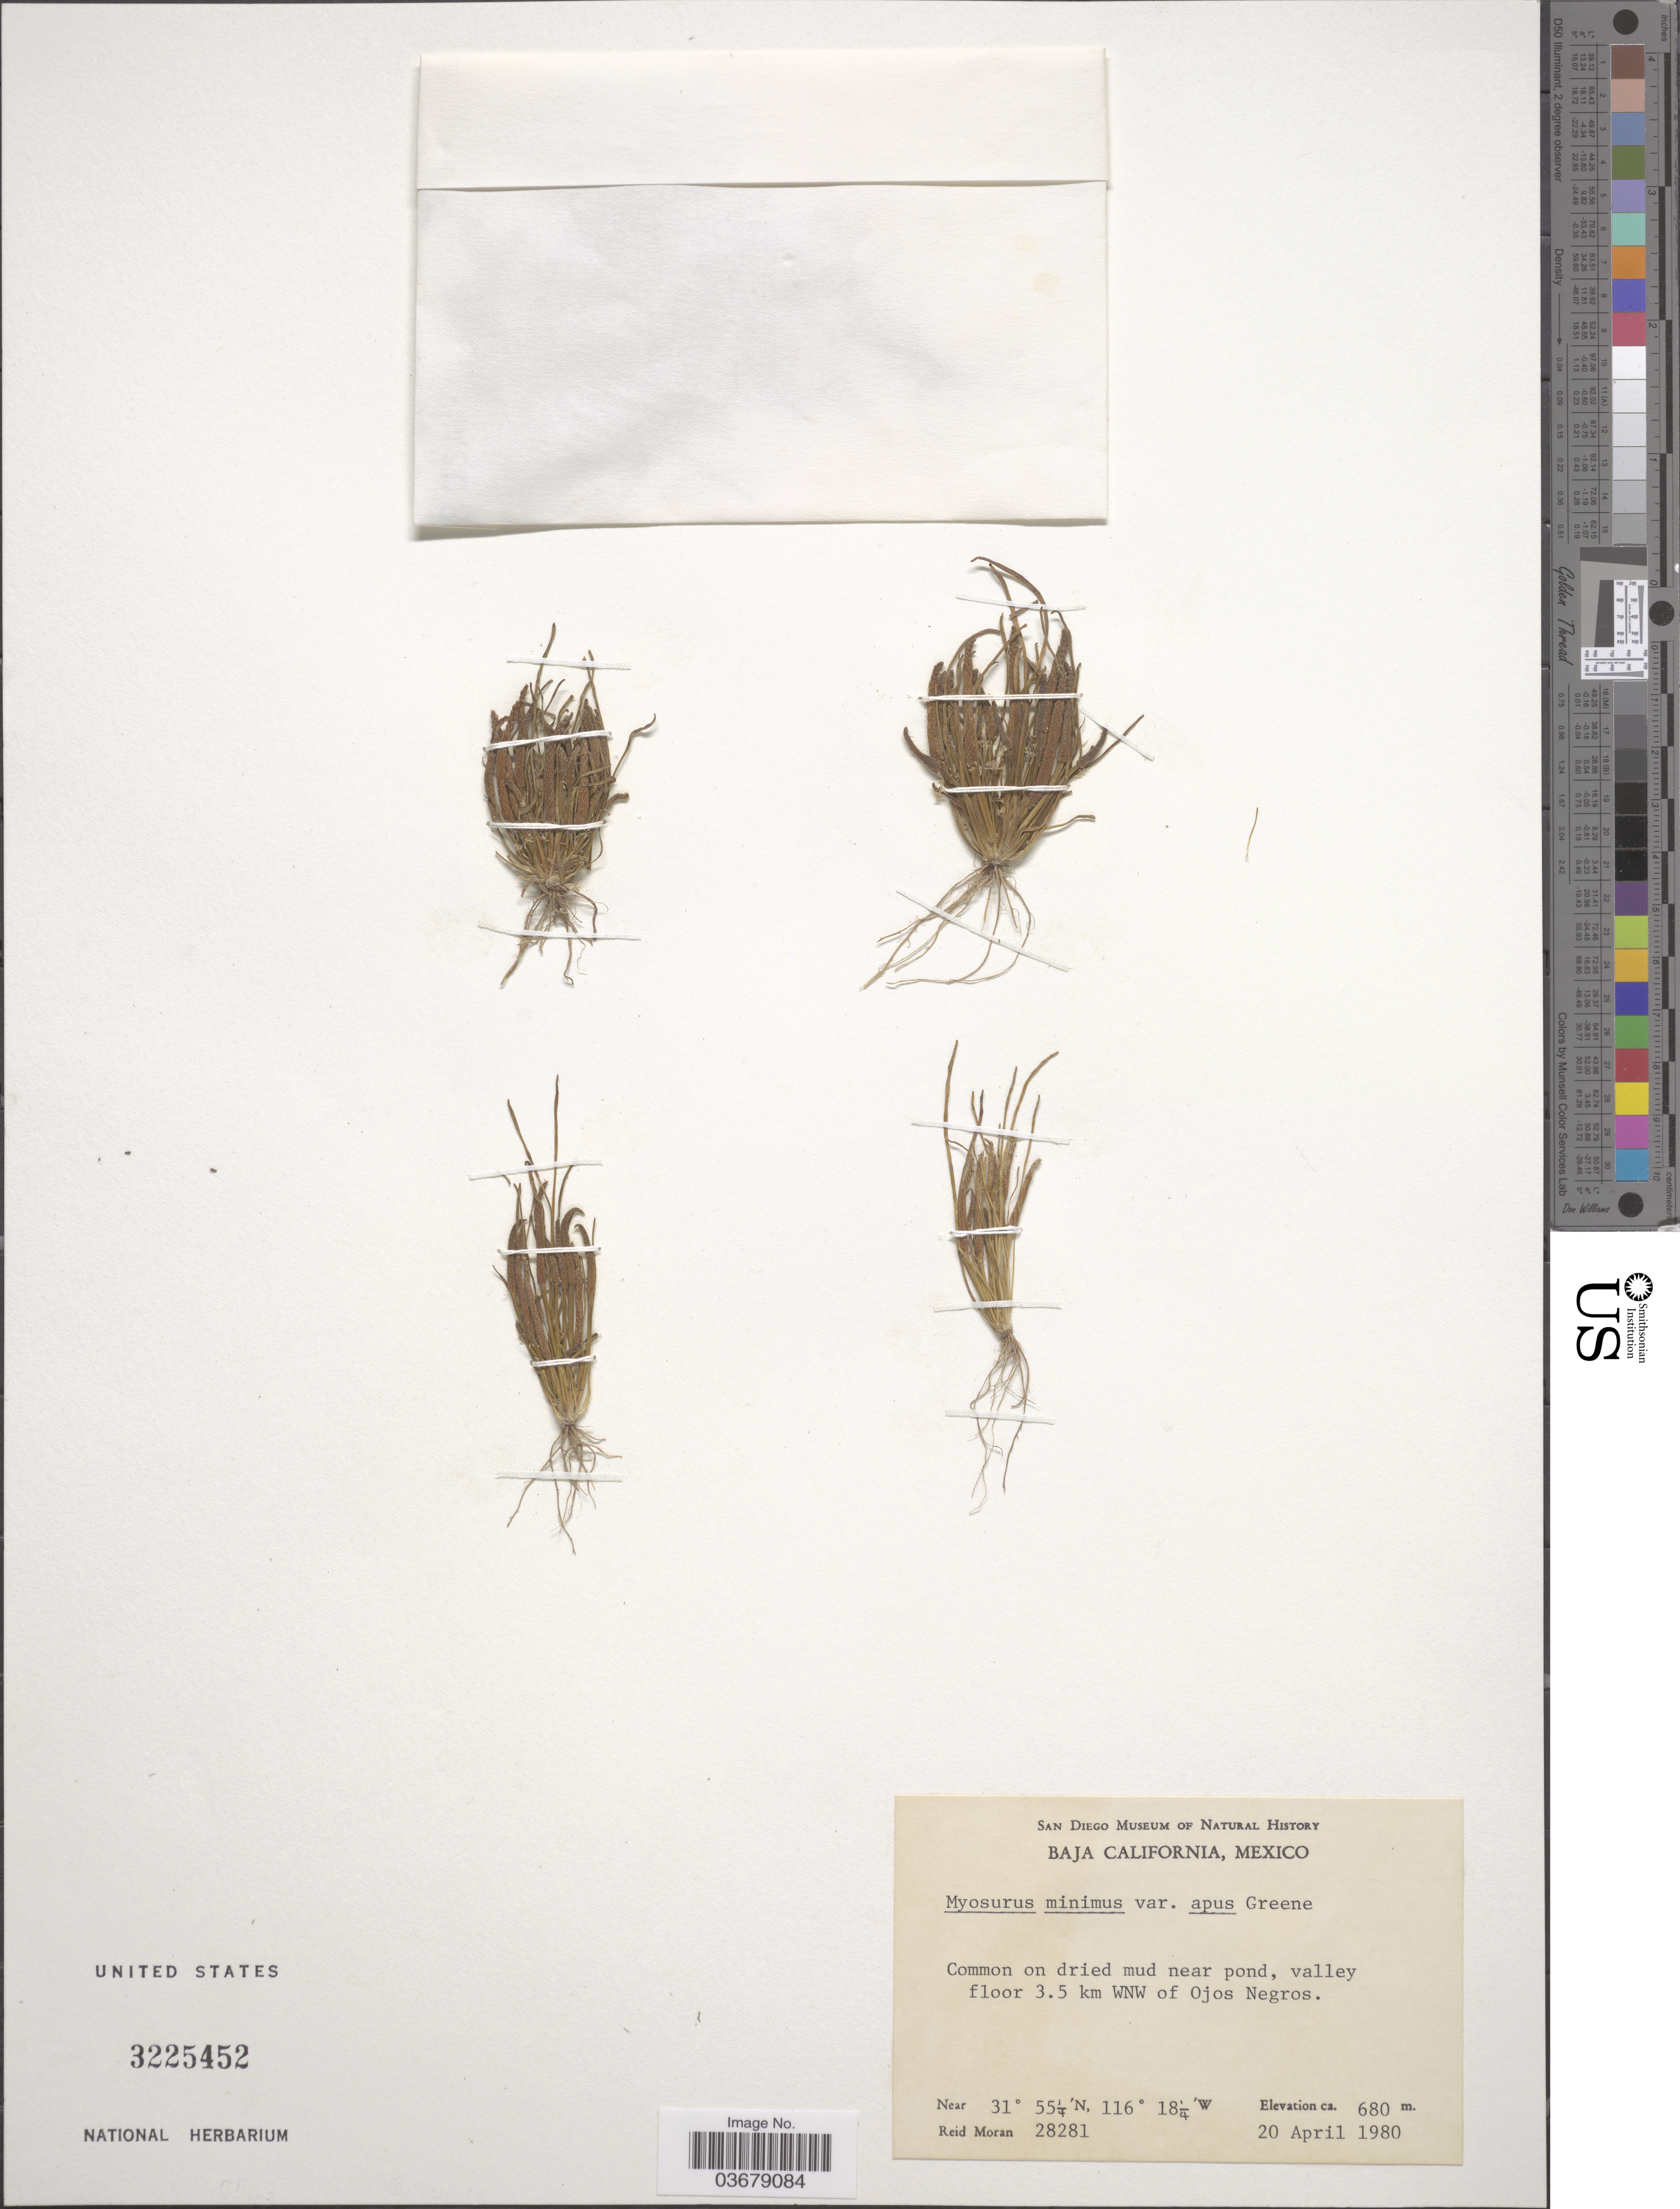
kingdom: Plantae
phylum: Tracheophyta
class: Magnoliopsida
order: Ranunculales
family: Ranunculaceae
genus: Myosurus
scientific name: Myosurus minimus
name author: L.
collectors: R. V. Moran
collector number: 28281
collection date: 1980-04-20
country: Mexico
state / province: Baja California Norte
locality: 3.5 km WNW of Ojos Negros.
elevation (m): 680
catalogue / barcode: US 3225452